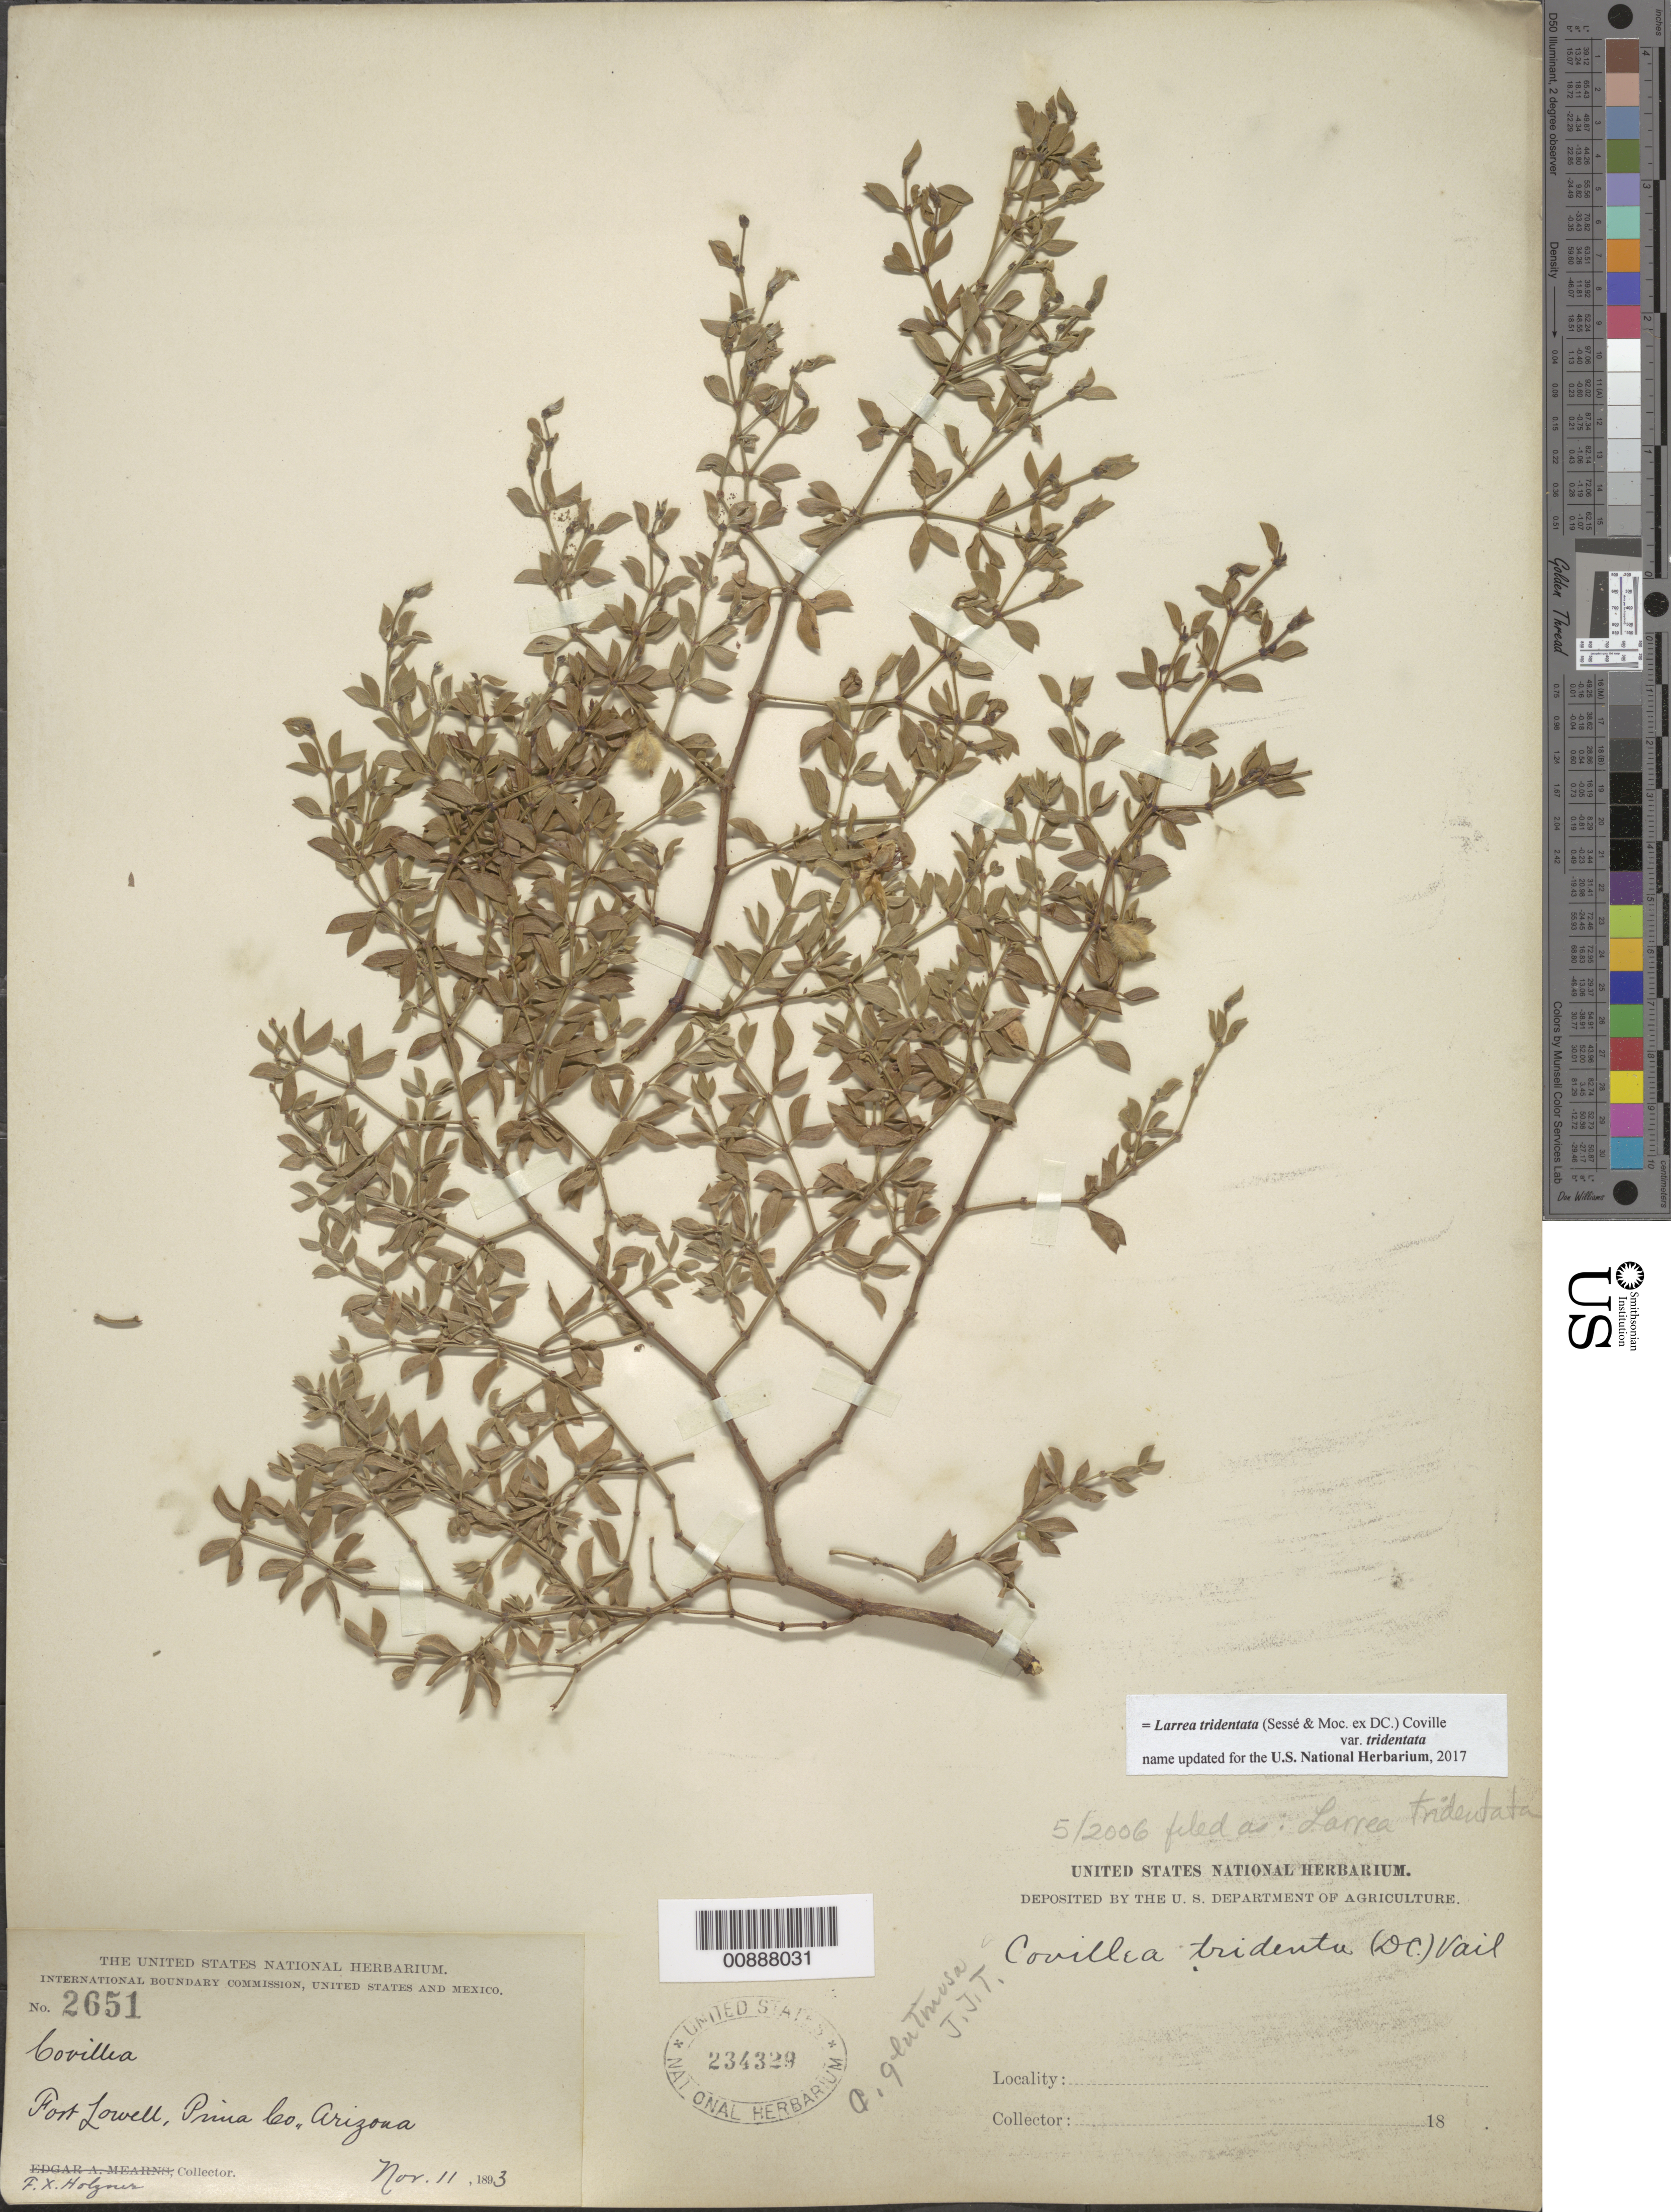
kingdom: Plantae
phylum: Tracheophyta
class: Magnoliopsida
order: Zygophyllales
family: Zygophyllaceae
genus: Larrea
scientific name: Larrea tridentata var. tridentata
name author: (Sessé & Moc. ex DC.) Coville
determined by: Strong, M. T., (US), Smithsonian Institution - National Museum of Natural History (UNITED STATES)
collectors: F. X. Holzner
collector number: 2651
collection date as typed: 11 Nov 1893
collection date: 1893-11-11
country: United States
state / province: Arizona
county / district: Pima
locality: Fort Lowell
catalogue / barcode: US 234329